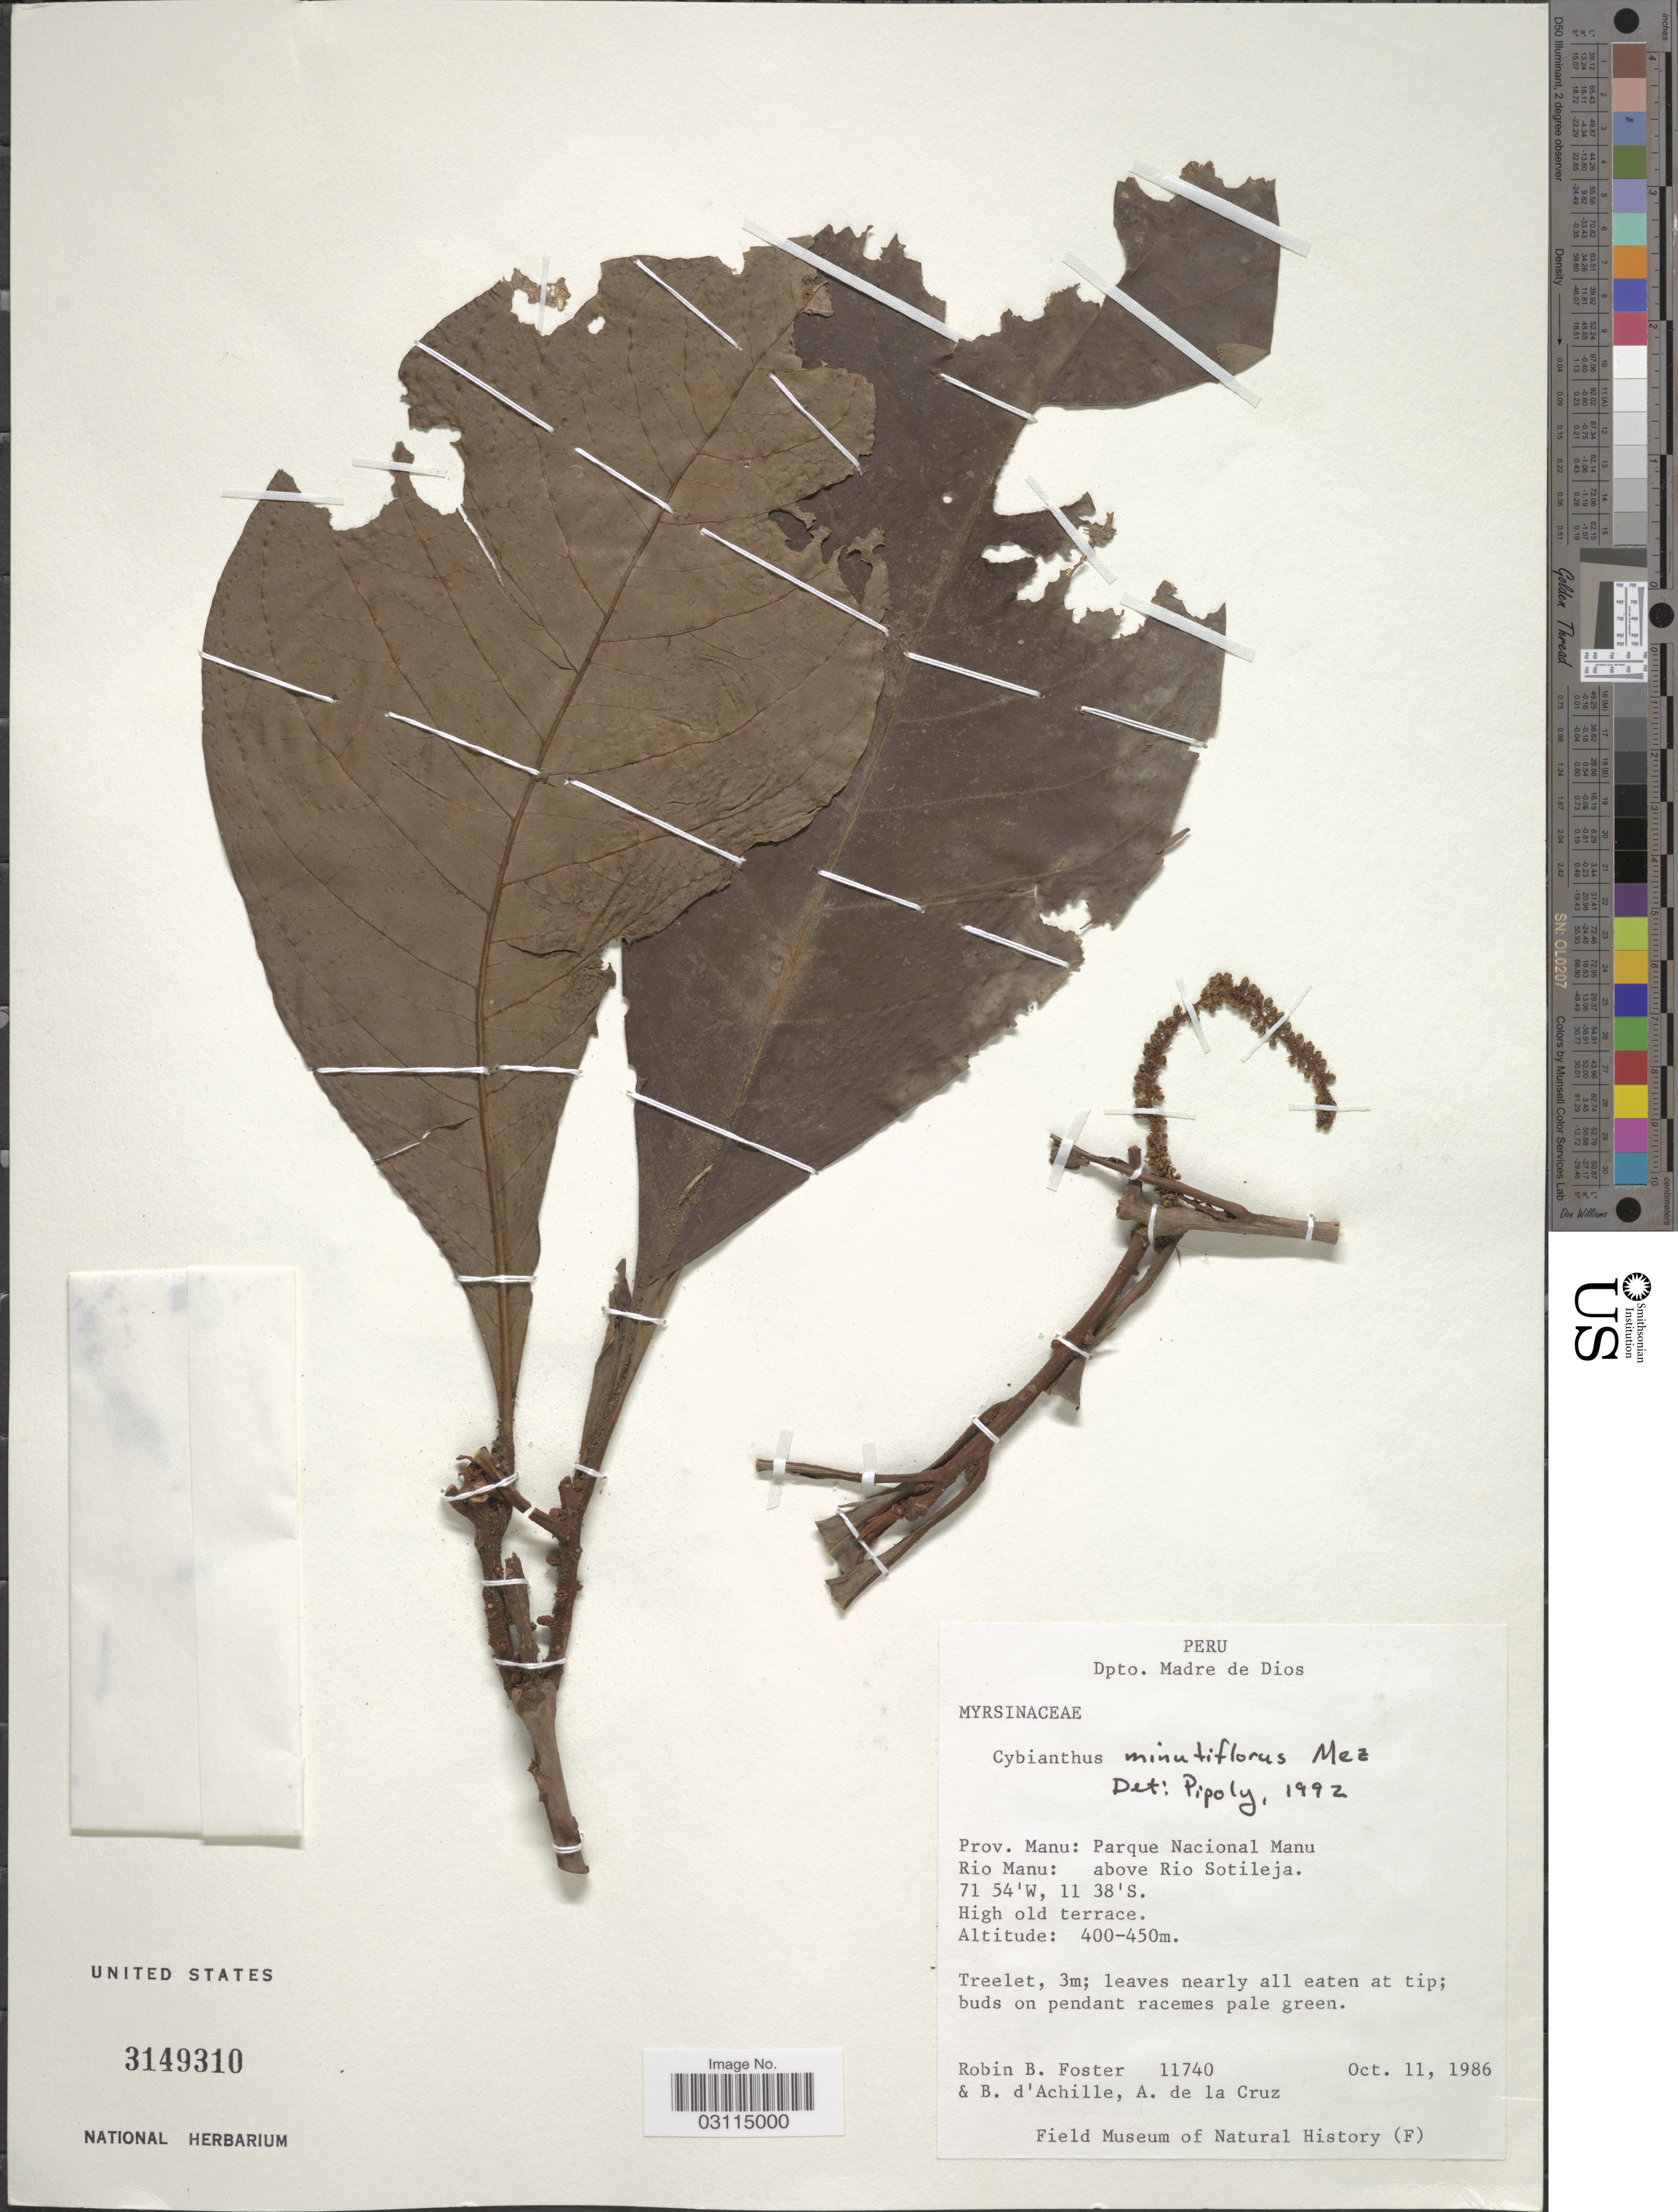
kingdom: Plantae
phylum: Tracheophyta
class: Magnoliopsida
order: Ericales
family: Primulaceae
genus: Cybianthus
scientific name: Cybianthus minutiflorus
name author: Mez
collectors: R. B. Foster, B. d'Achille & A. De la Cruz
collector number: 11740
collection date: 1986-10-11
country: Peru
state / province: Madre de Dios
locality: Dpto. Madre de Dios, Prov. Manu: Parque Nacional Manu, Rio Manu: above Rio Sotileja.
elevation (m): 400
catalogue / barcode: US 3149310